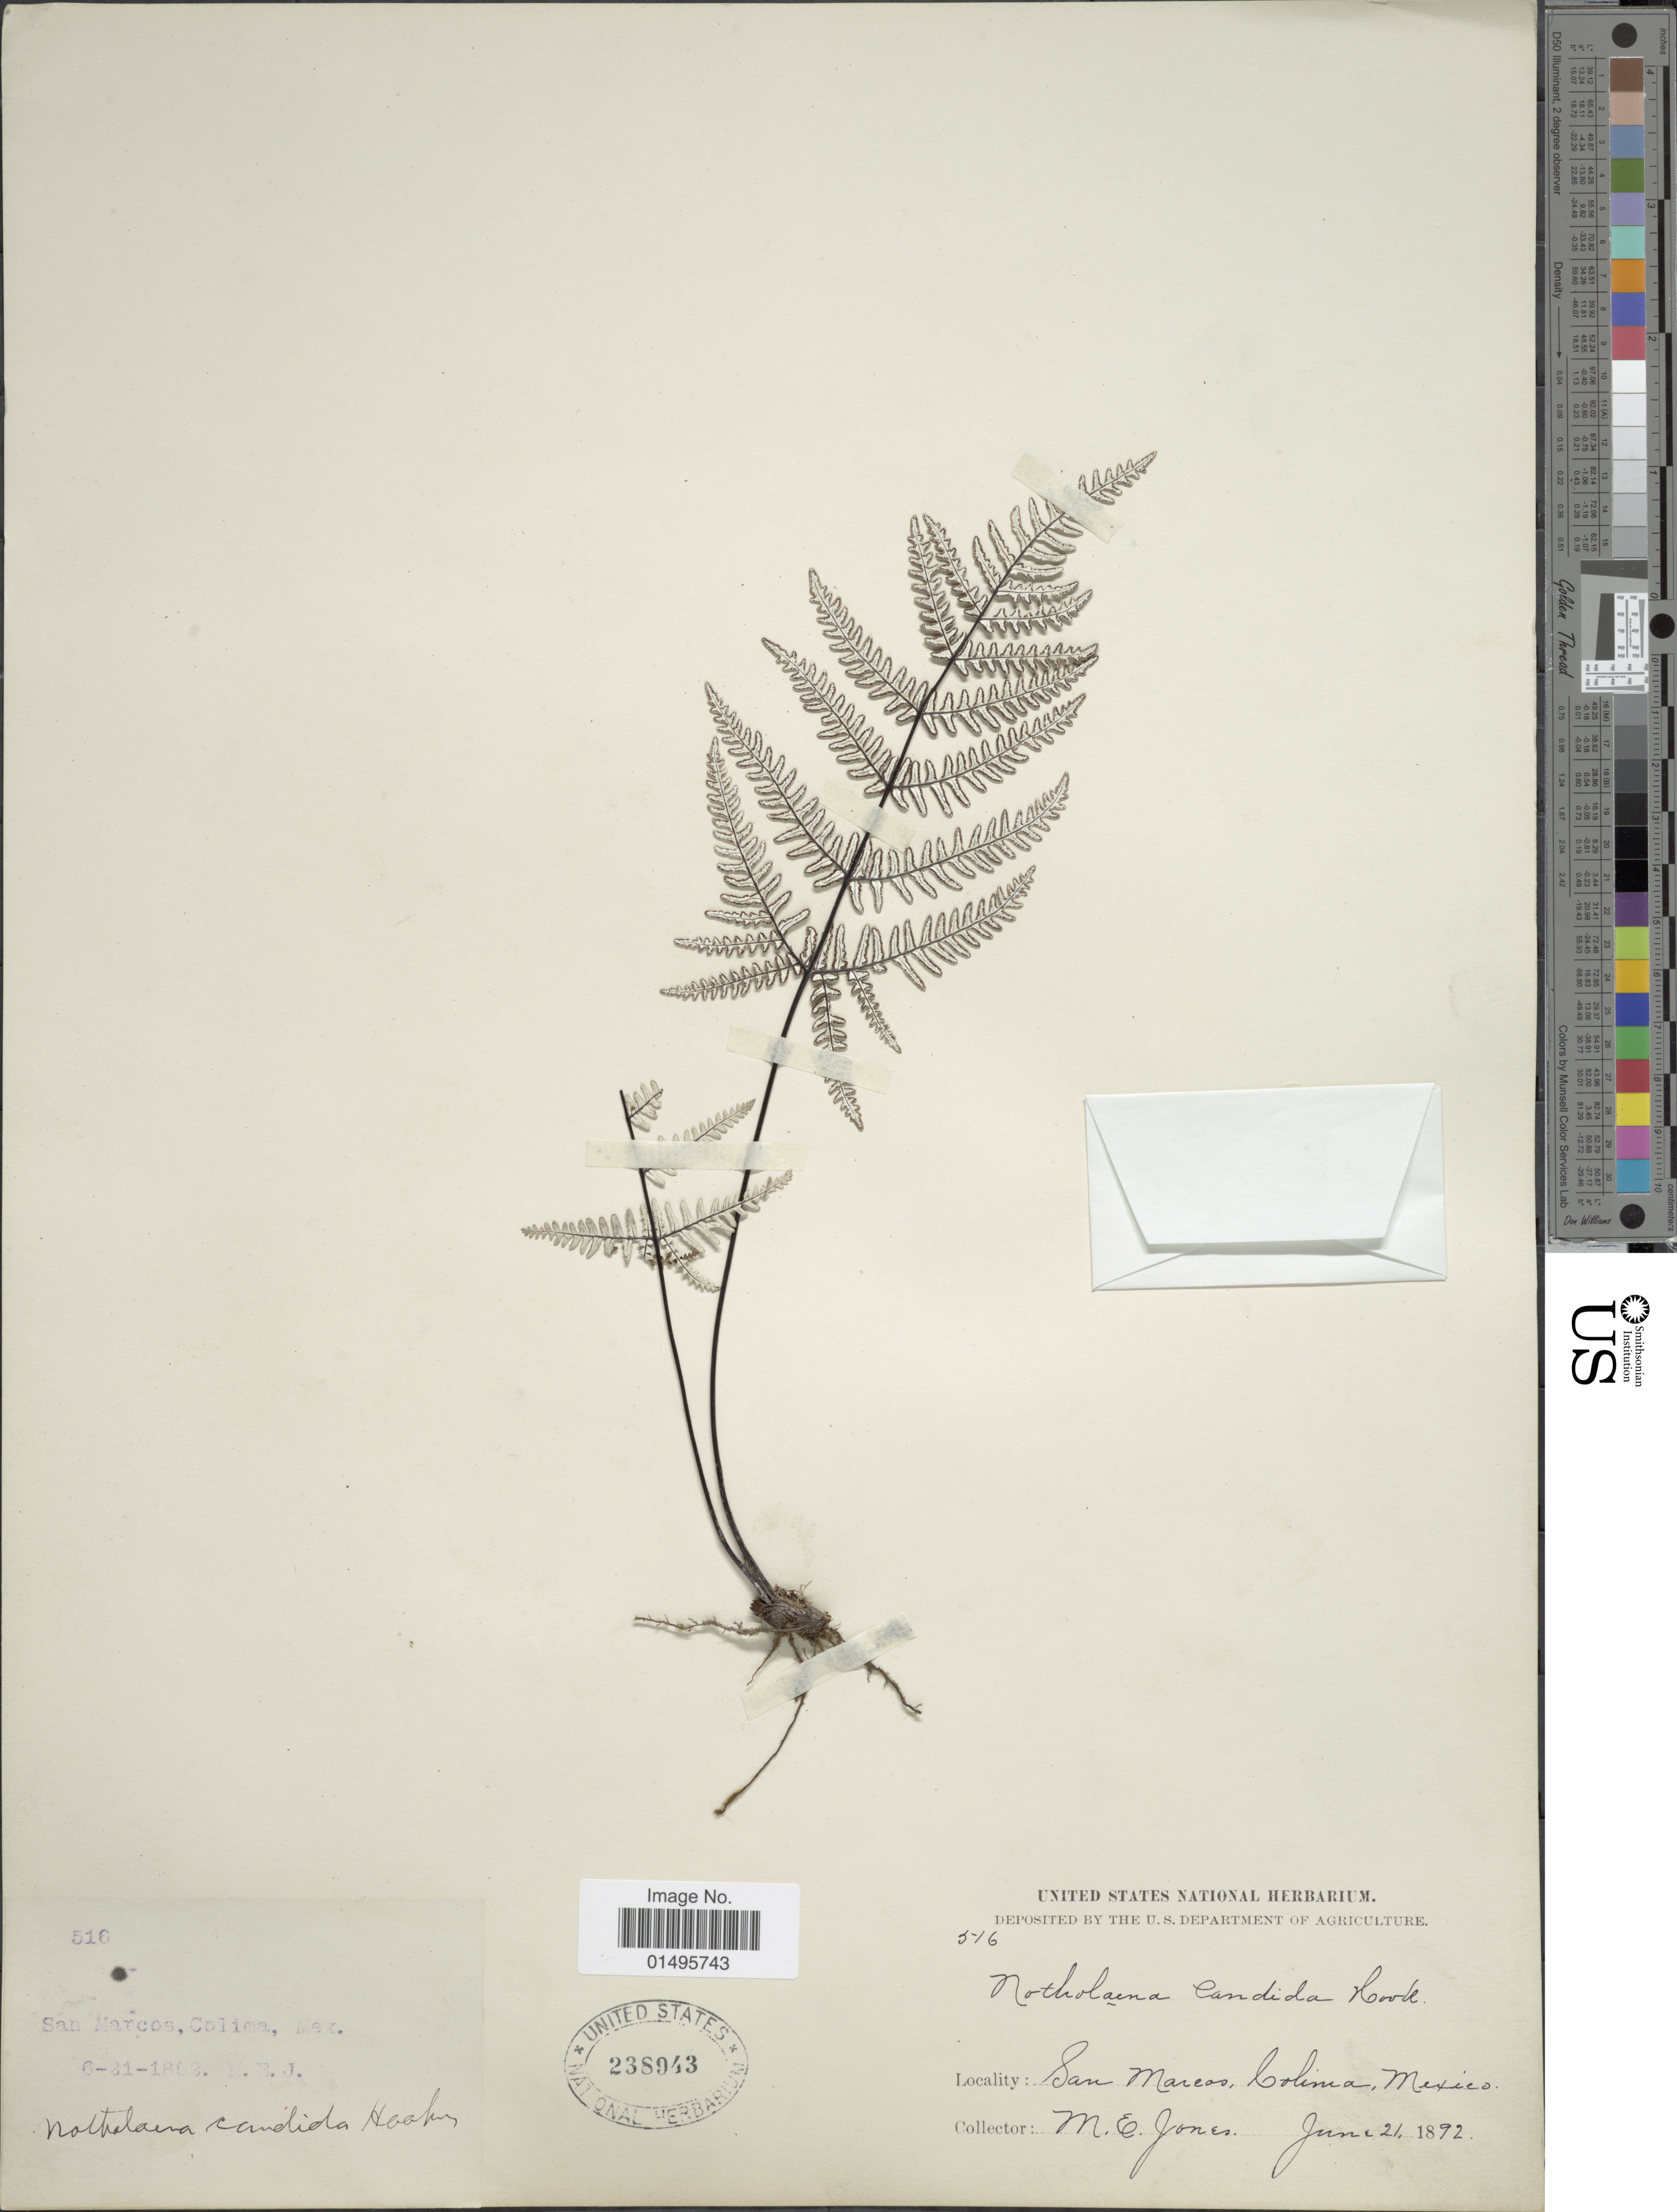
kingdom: Plantae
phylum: Tracheophyta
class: Polypodiopsida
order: Polypodiales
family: Pteridaceae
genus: Notholaena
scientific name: Notholaena candida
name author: (M. Martens) Hook.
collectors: M. E. Jones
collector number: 516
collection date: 1892-07-21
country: Mexico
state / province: Colima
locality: San Mareas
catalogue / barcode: US 238943